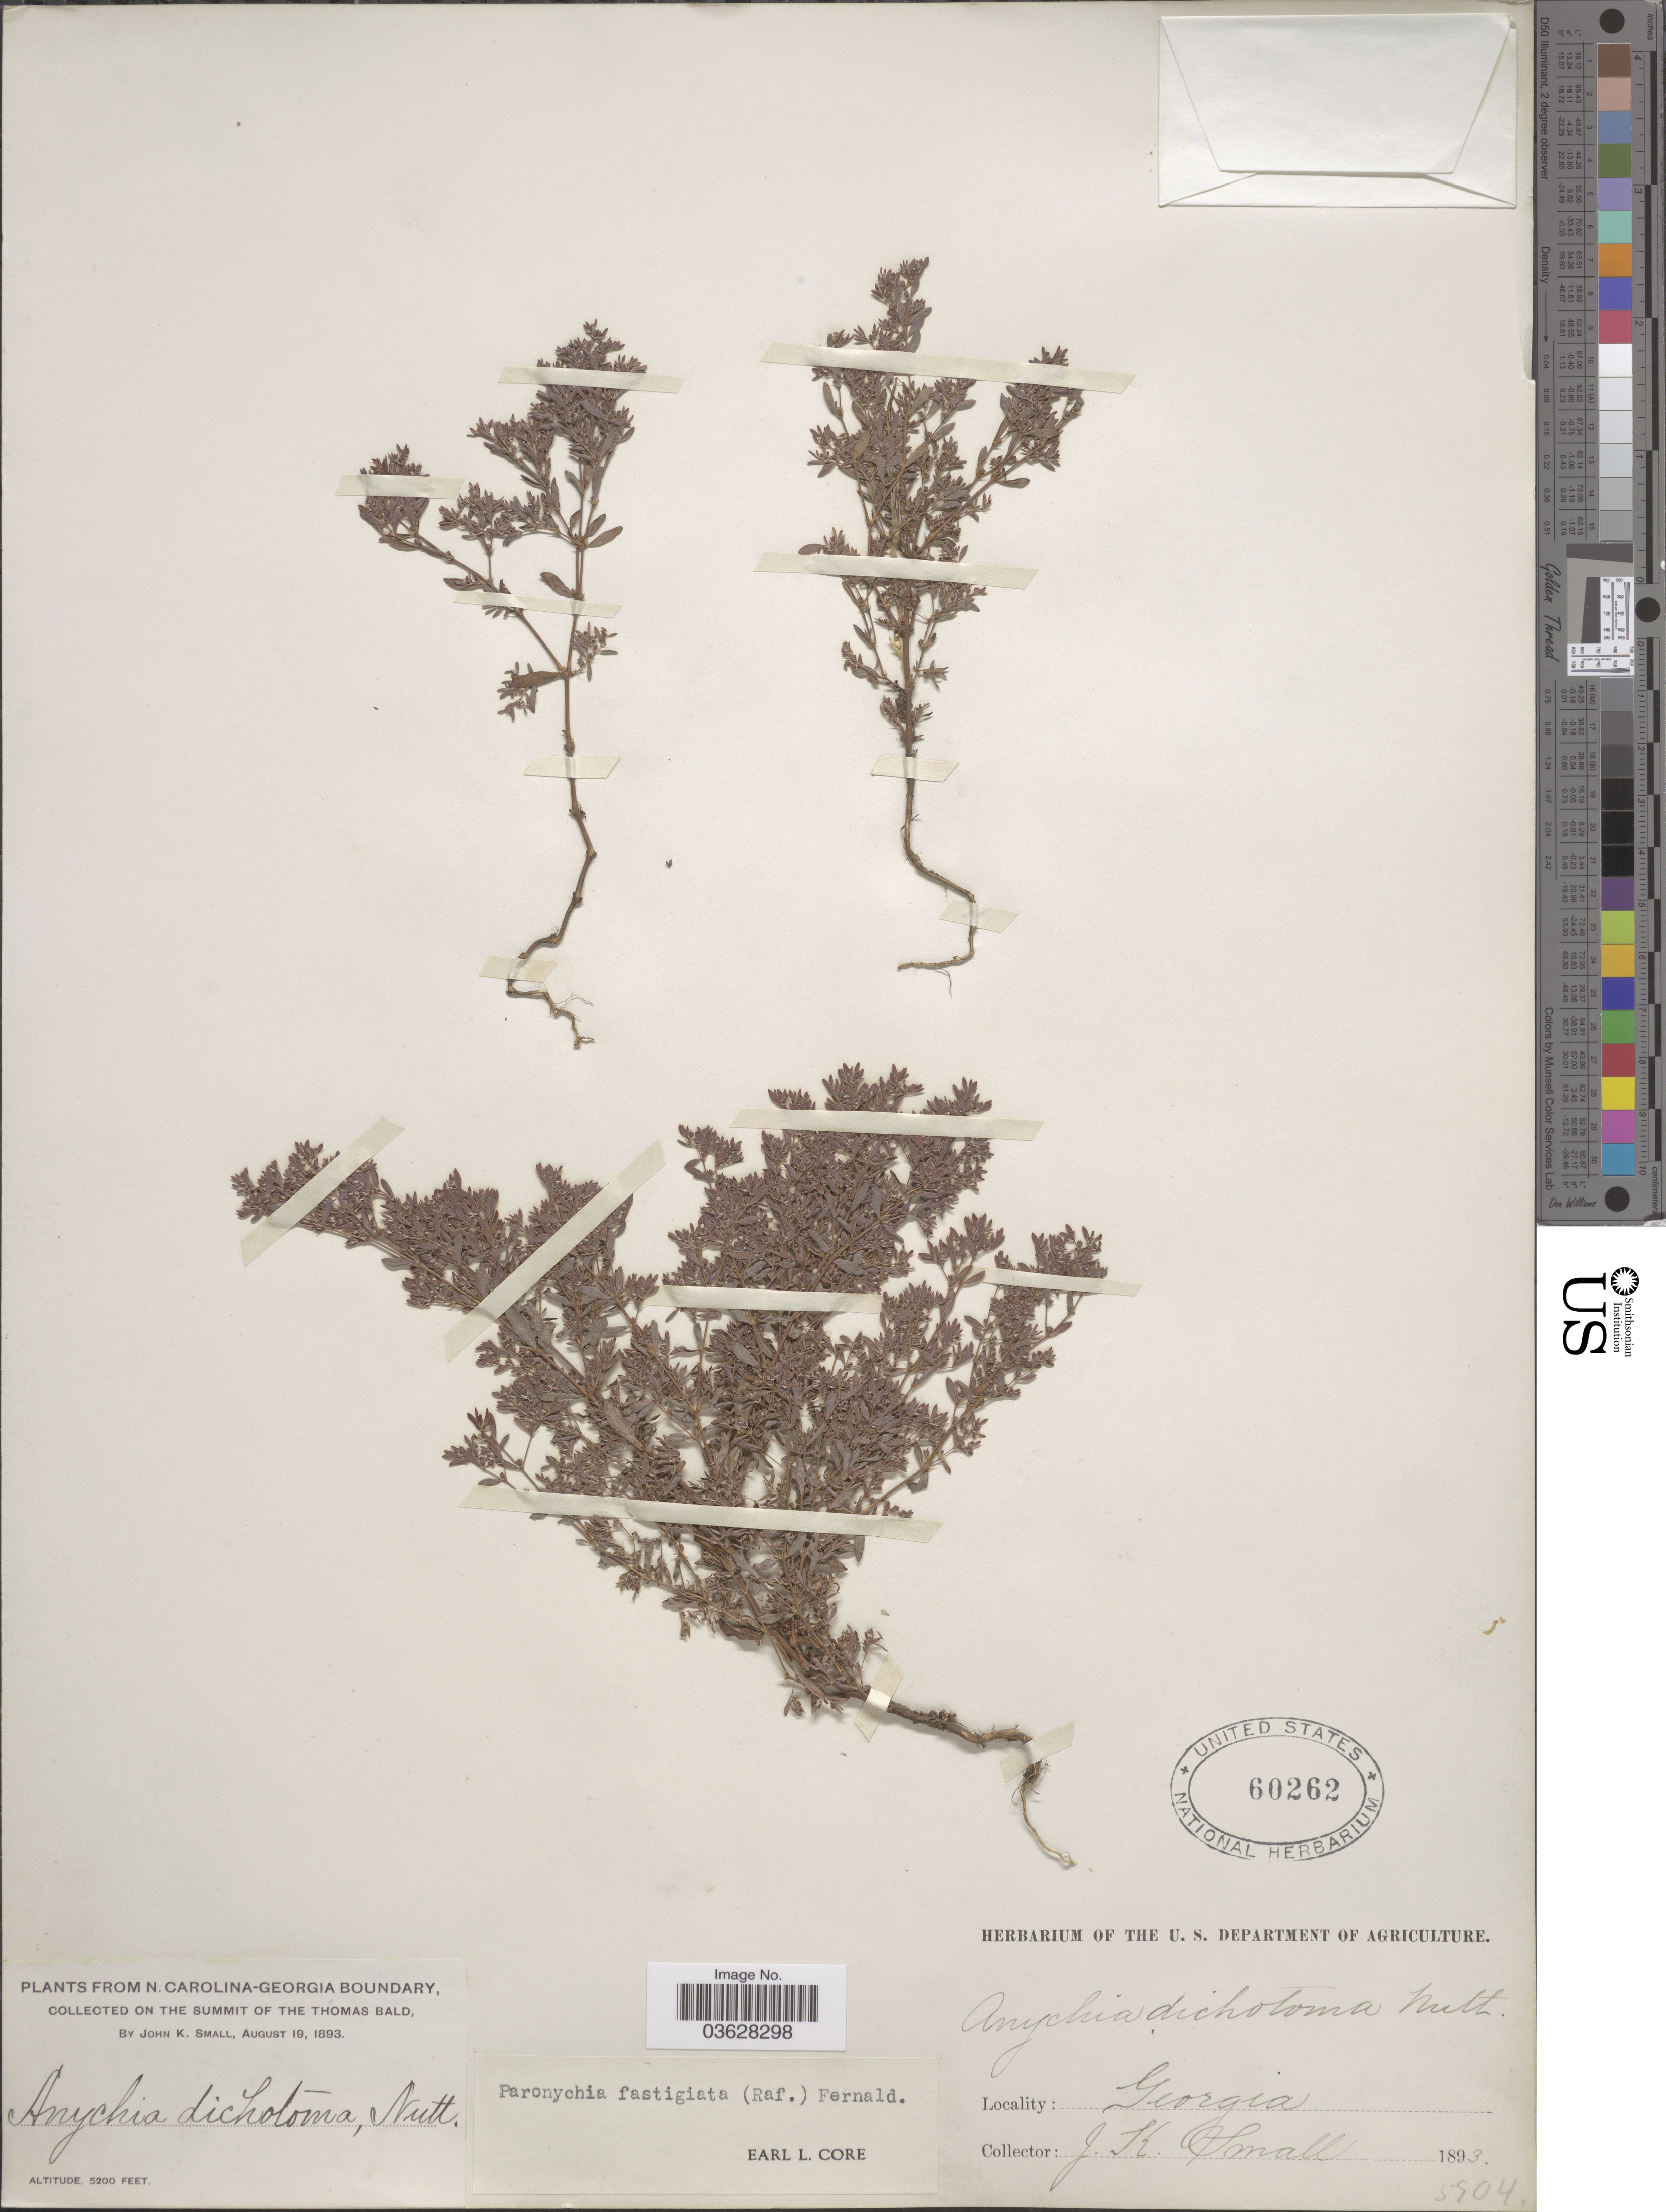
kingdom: Plantae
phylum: Tracheophyta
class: Magnoliopsida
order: Caryophyllales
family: Caryophyllaceae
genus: Paronychia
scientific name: Paronychia fastigiata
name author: (Raf.) Fernald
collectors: J. K. Small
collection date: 1893-08-19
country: United States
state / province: Georgia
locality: N. Carolina-Georgia Boundary. On the summit of the Thomas Bald.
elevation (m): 1585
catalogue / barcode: US 60262